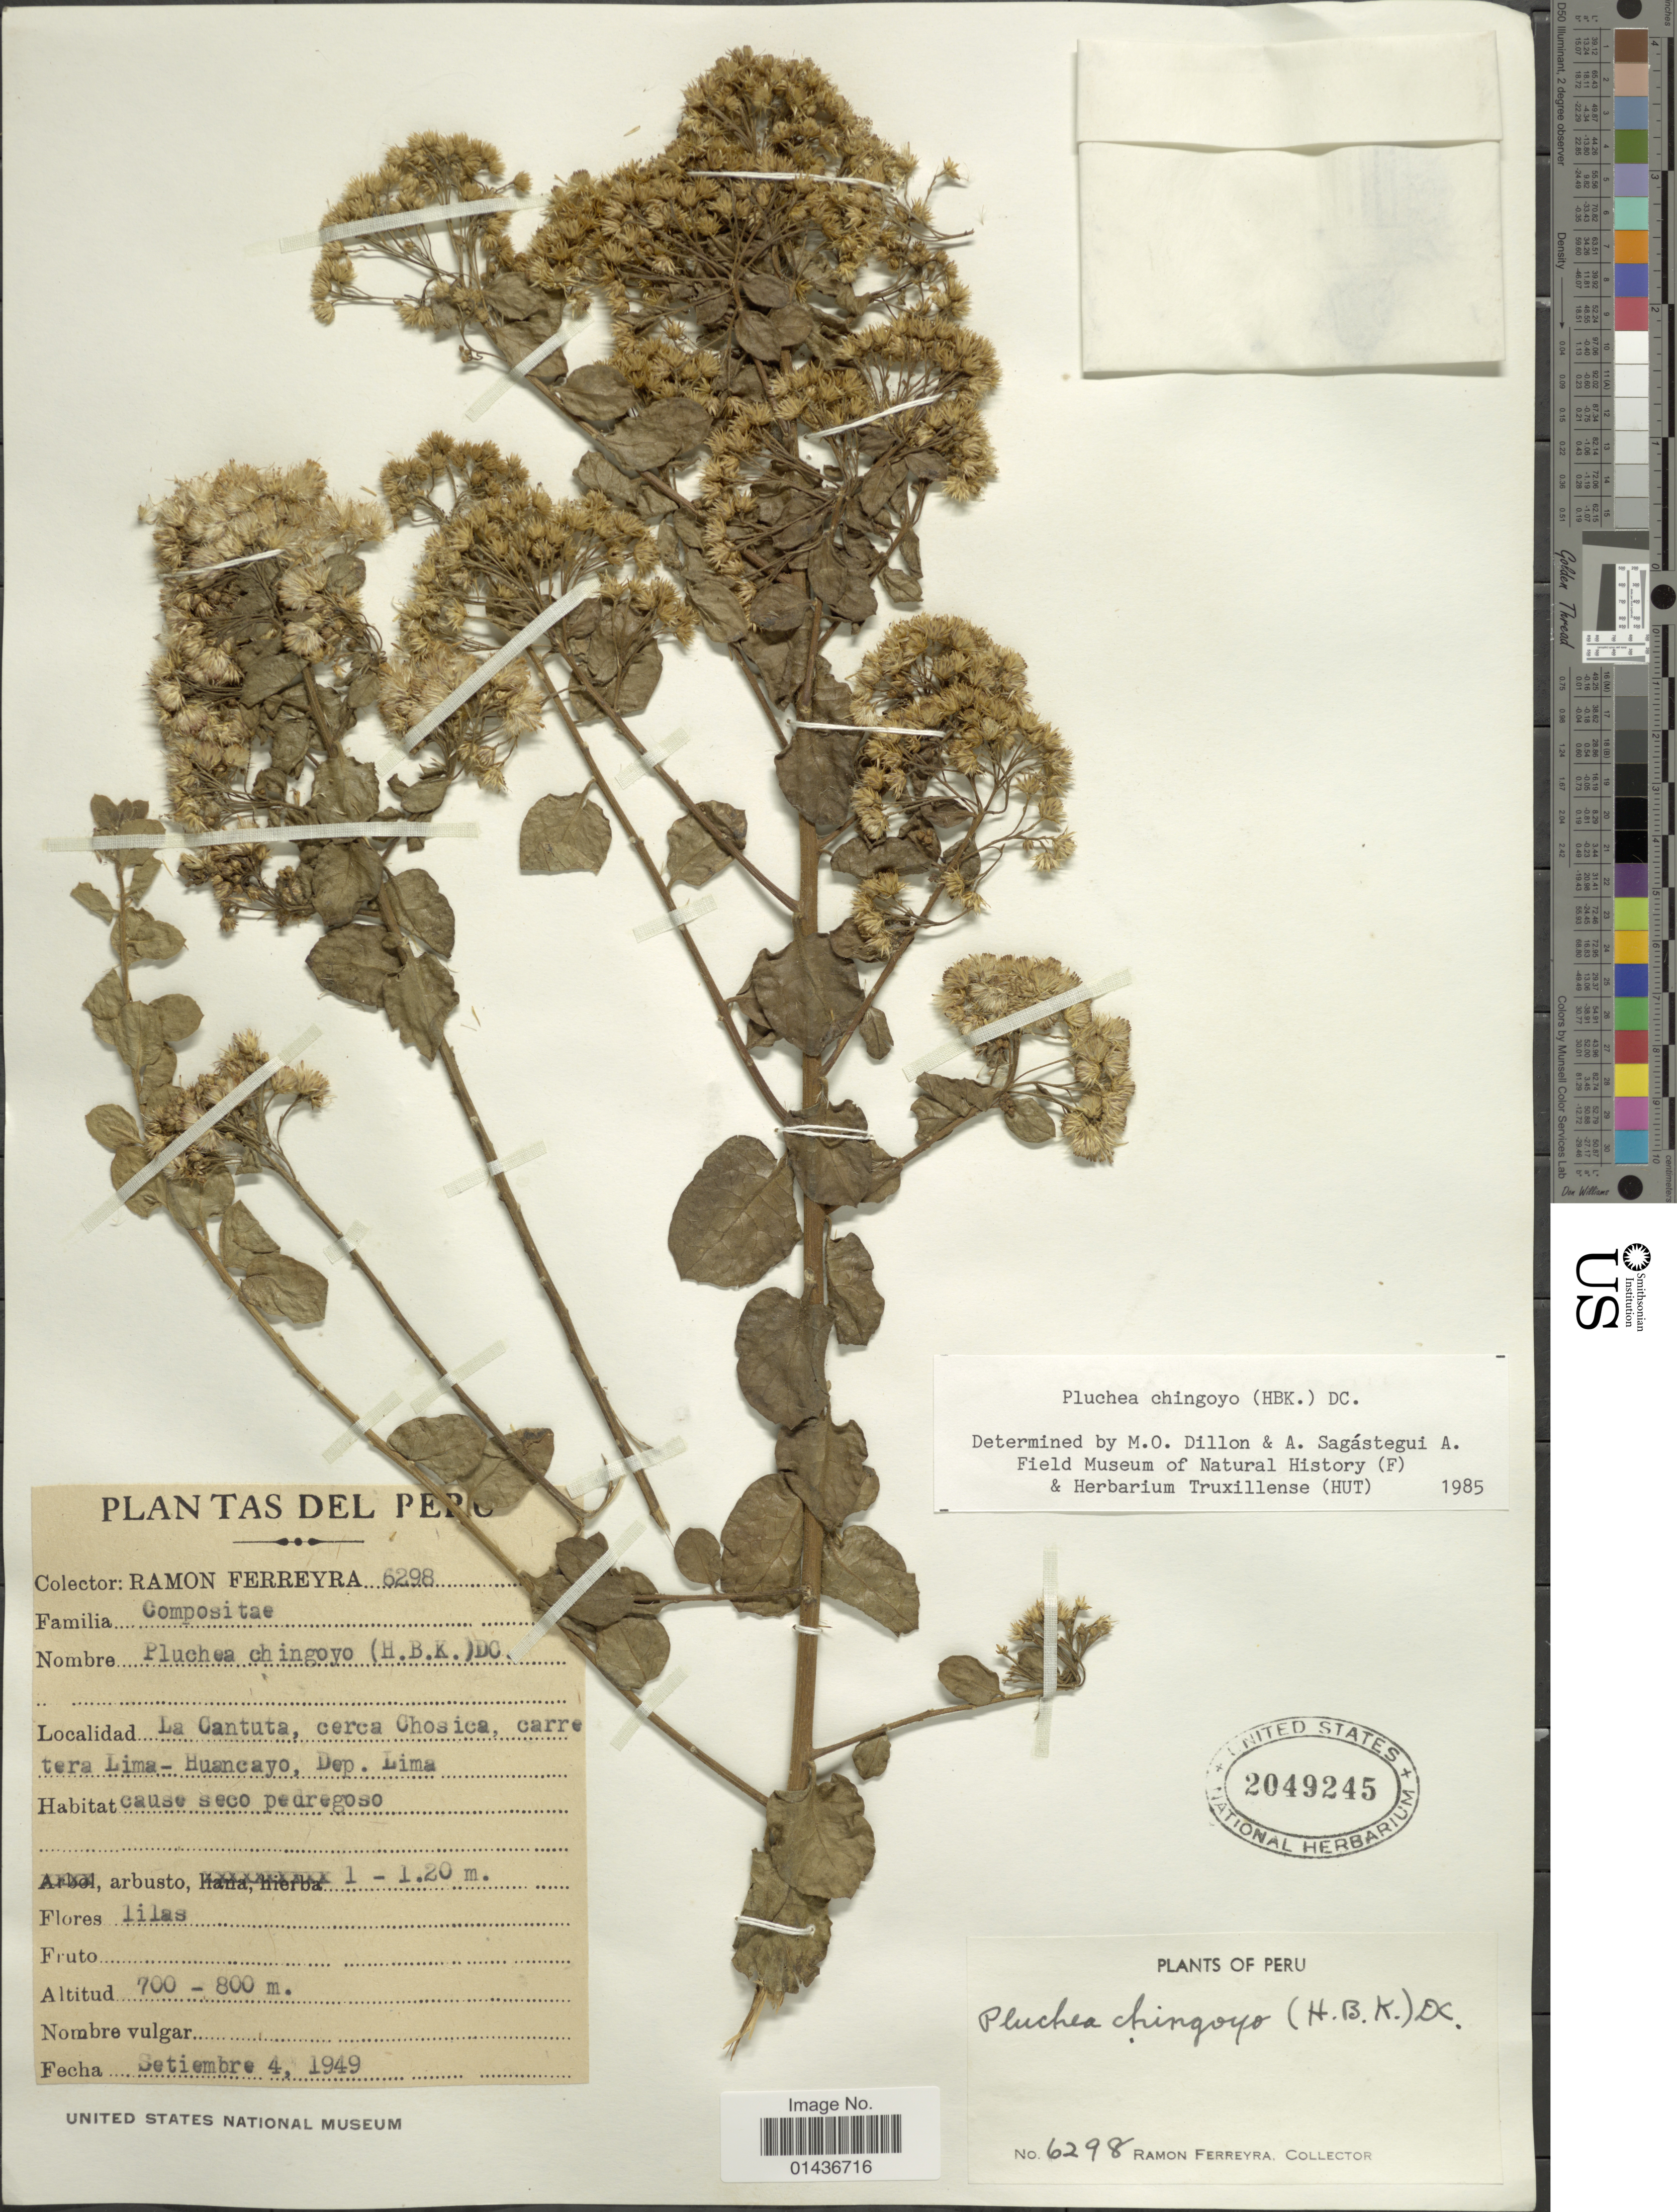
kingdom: Plantae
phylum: Tracheophyta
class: Magnoliopsida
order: Asterales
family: Asteraceae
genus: Pluchea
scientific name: Pluchea chingoyo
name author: DC.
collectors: R. A. Ferreyra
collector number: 6298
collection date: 1949-09-04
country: Peru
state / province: Lima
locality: La Cantuta, cerca Chosica, carretera LIma, Huancayo, Dep. Lima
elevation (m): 700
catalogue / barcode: US 2049245